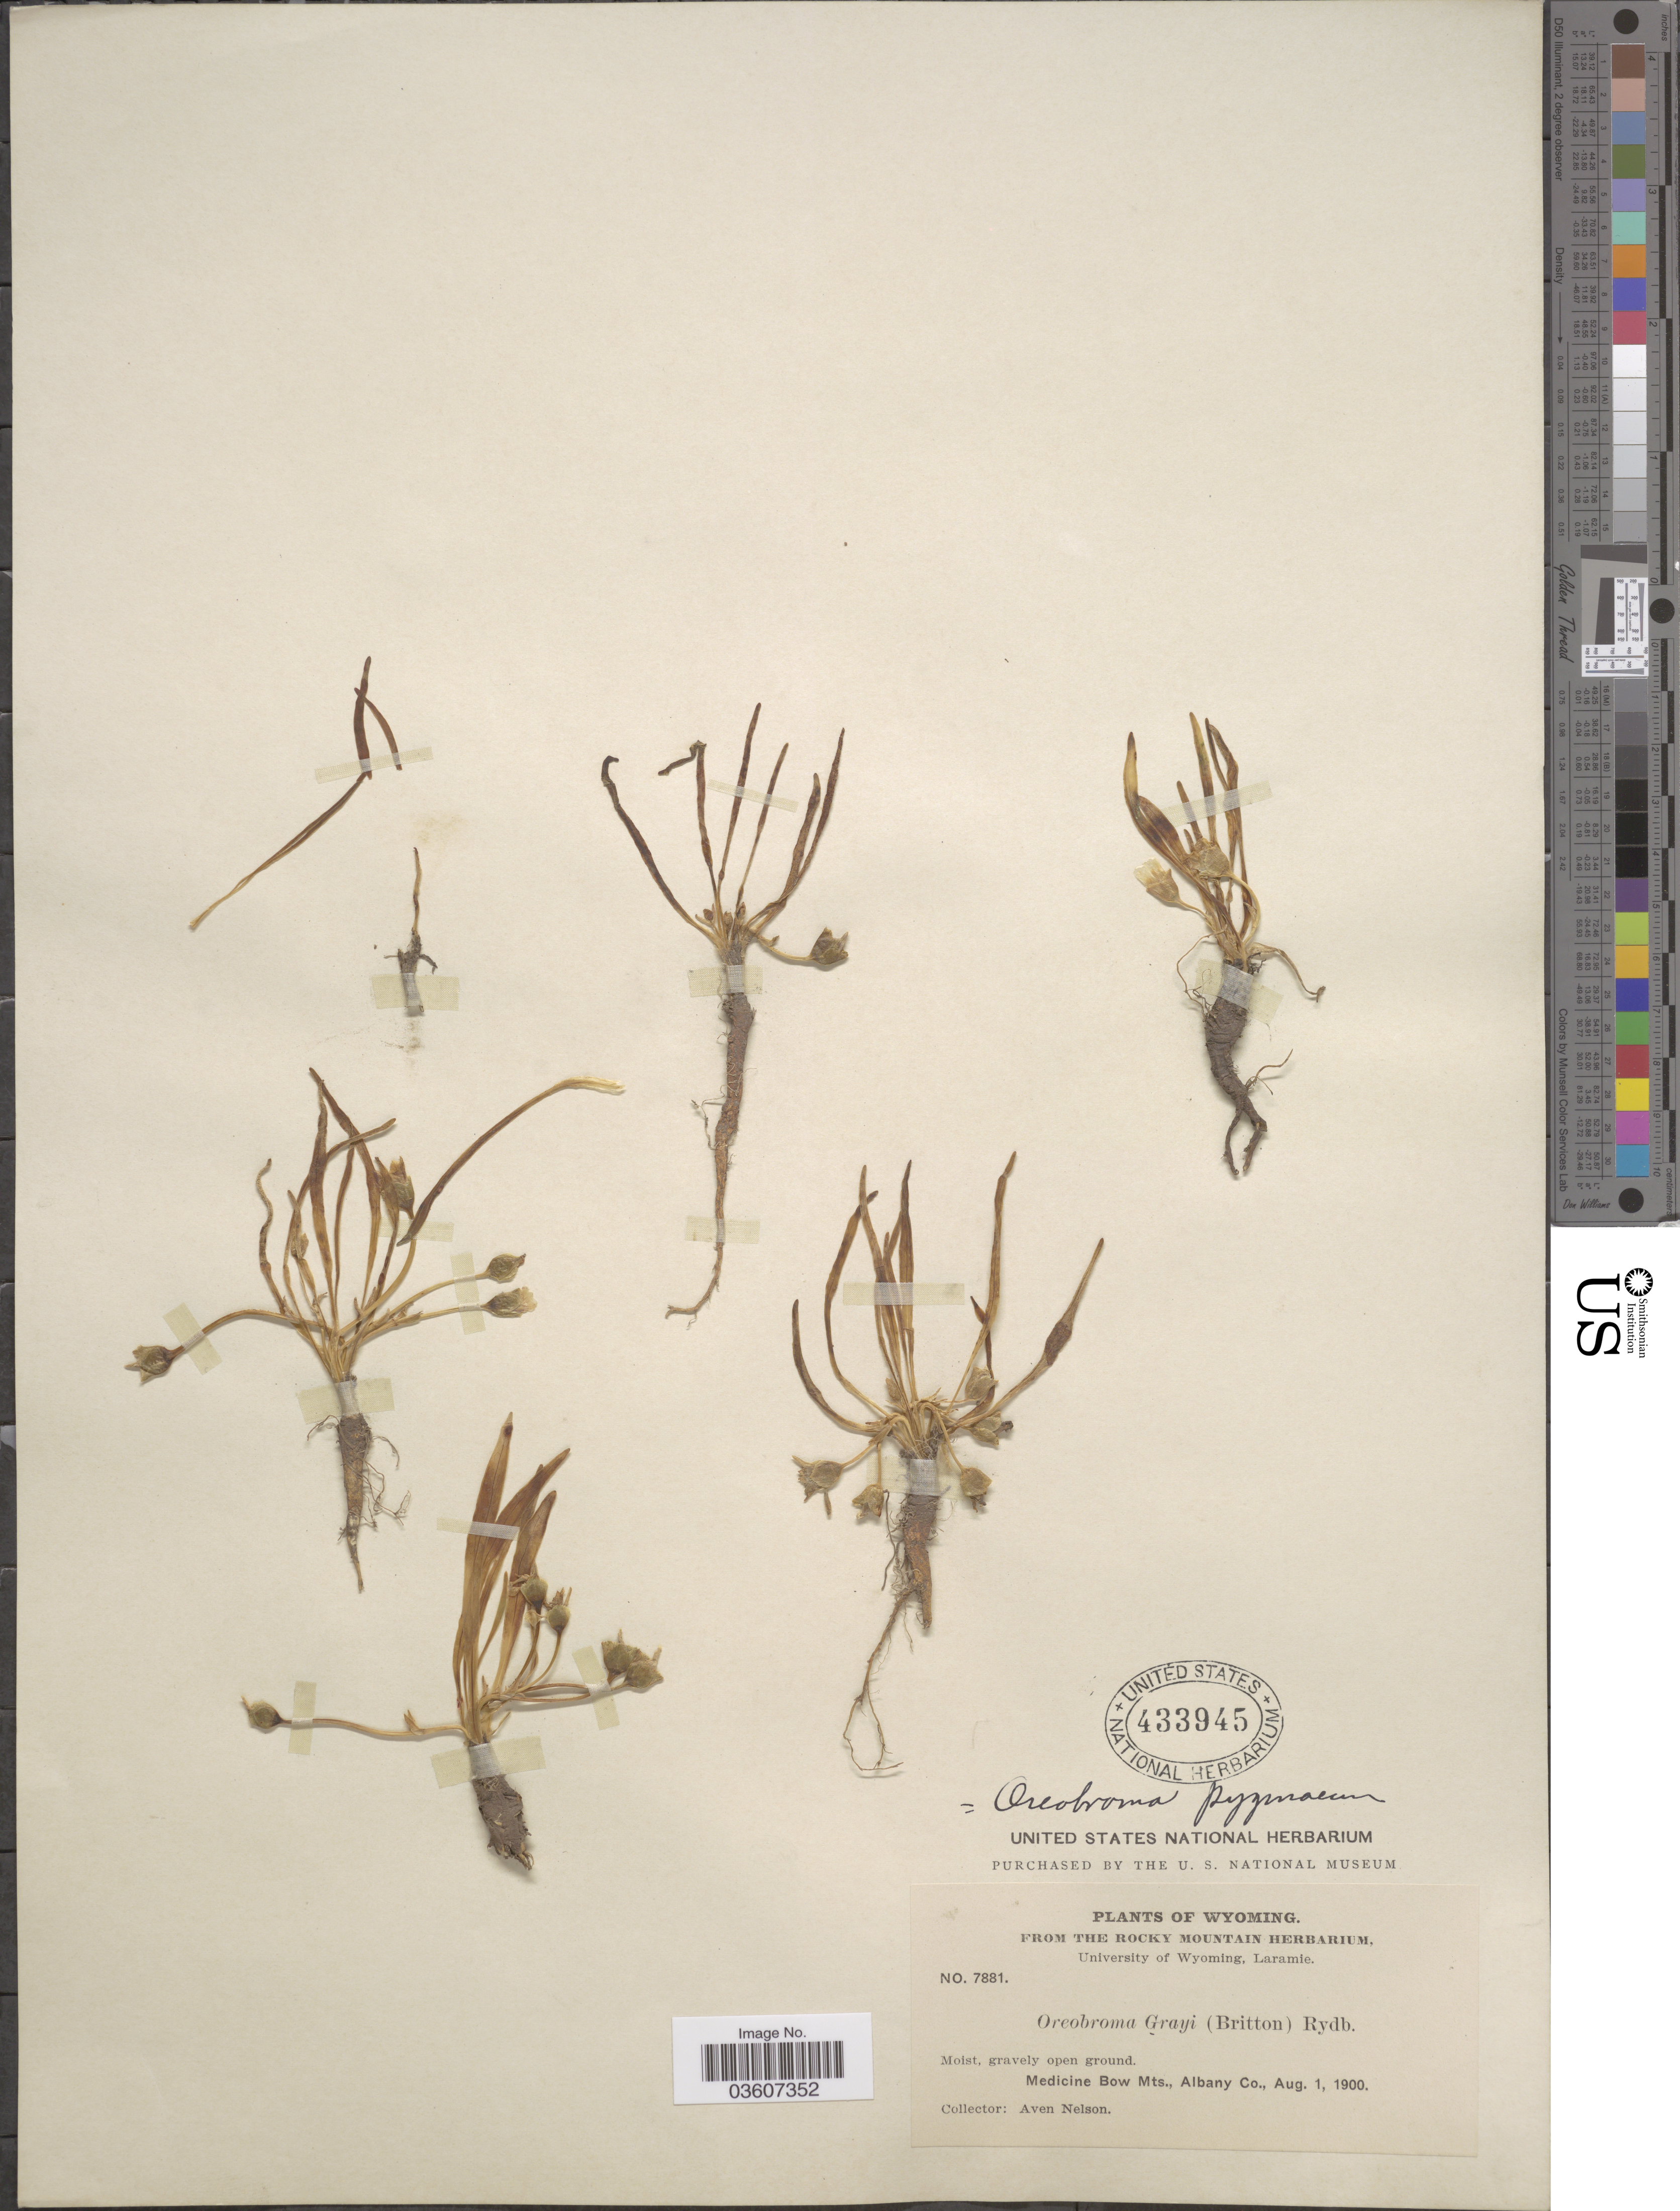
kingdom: Plantae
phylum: Tracheophyta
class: Magnoliopsida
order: Caryophyllales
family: Montiaceae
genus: Lewisia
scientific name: Lewisia pygmaea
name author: (A. Gray) B.L. Rob.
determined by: Strong, Mark T., (BOT), Smithsonian Institution - National Museum of Natural History (UNITED STATES)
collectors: A. Nelson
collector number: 7881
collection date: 1900-08-01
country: United States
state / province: Wyoming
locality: Medicine Bow Mts., Albany Co.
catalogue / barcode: US 433945